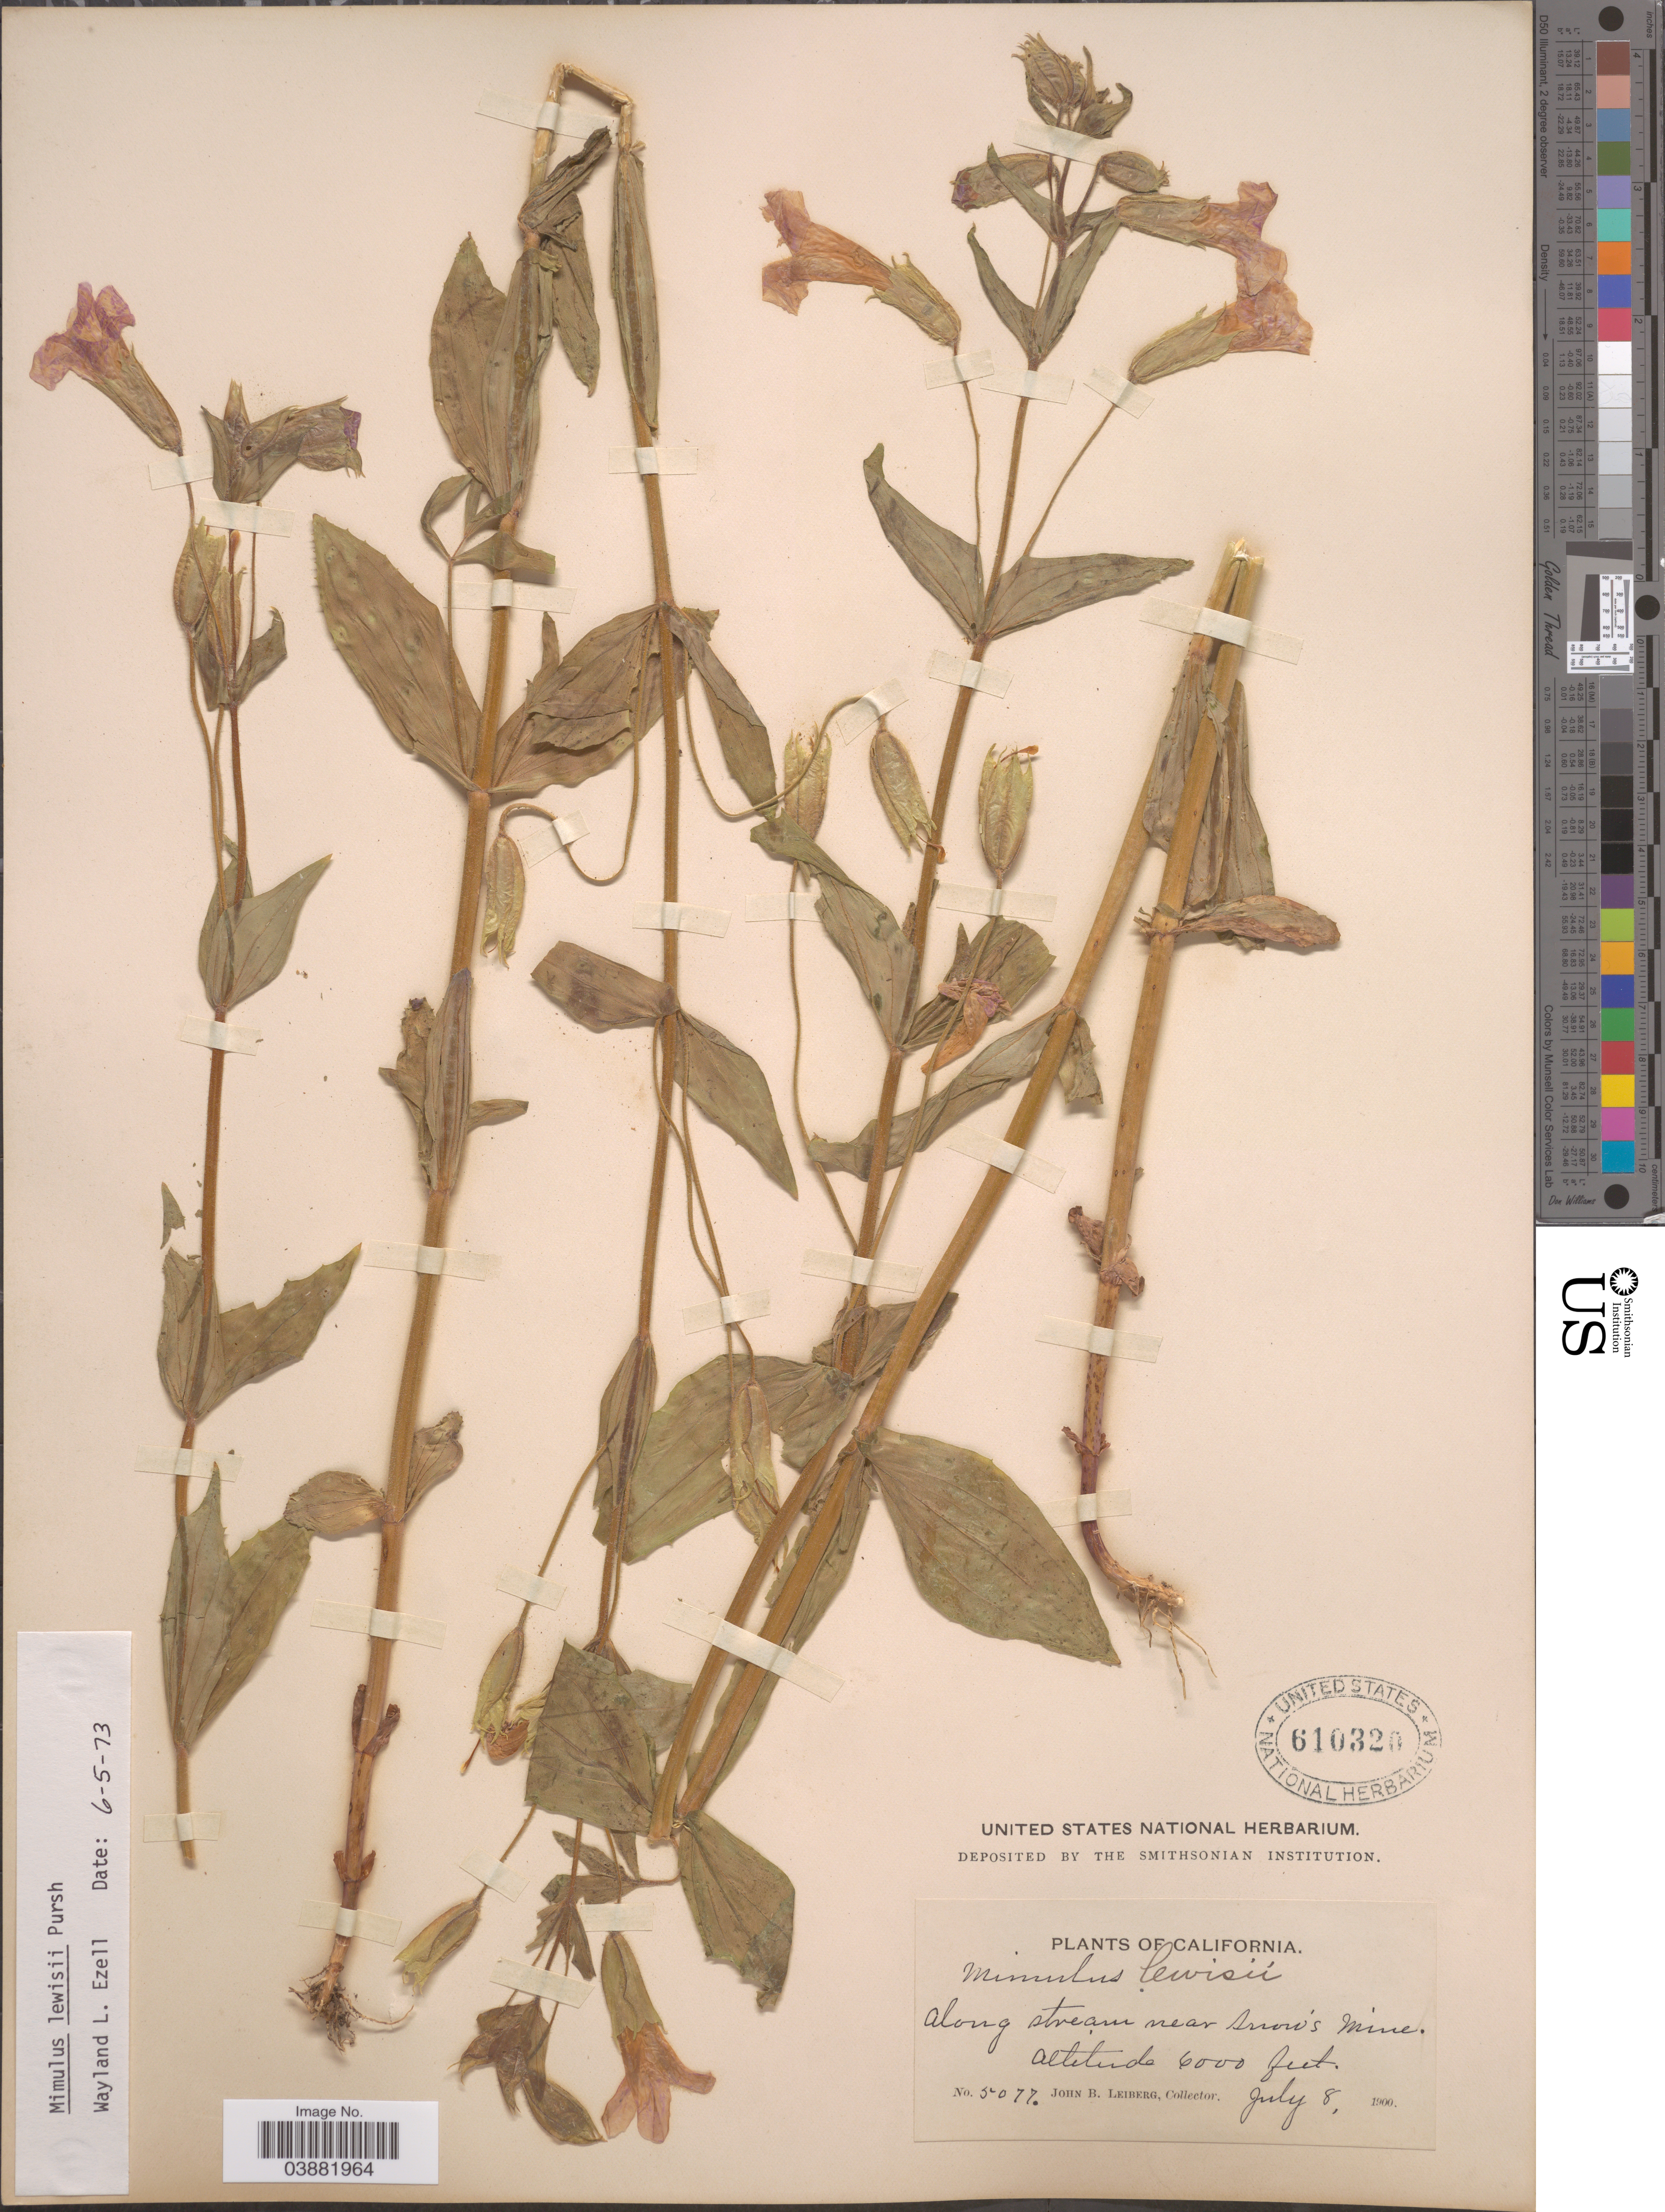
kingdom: Plantae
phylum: Tracheophyta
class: Magnoliopsida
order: Lamiales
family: Phrymaceae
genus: Mimulus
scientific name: Mimulus lewisii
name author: Pursh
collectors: J. B. Leiberg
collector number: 5077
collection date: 1900-07-08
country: United States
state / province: California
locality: Along stream near Snow's Mine.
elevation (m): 1829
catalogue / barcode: US 610320